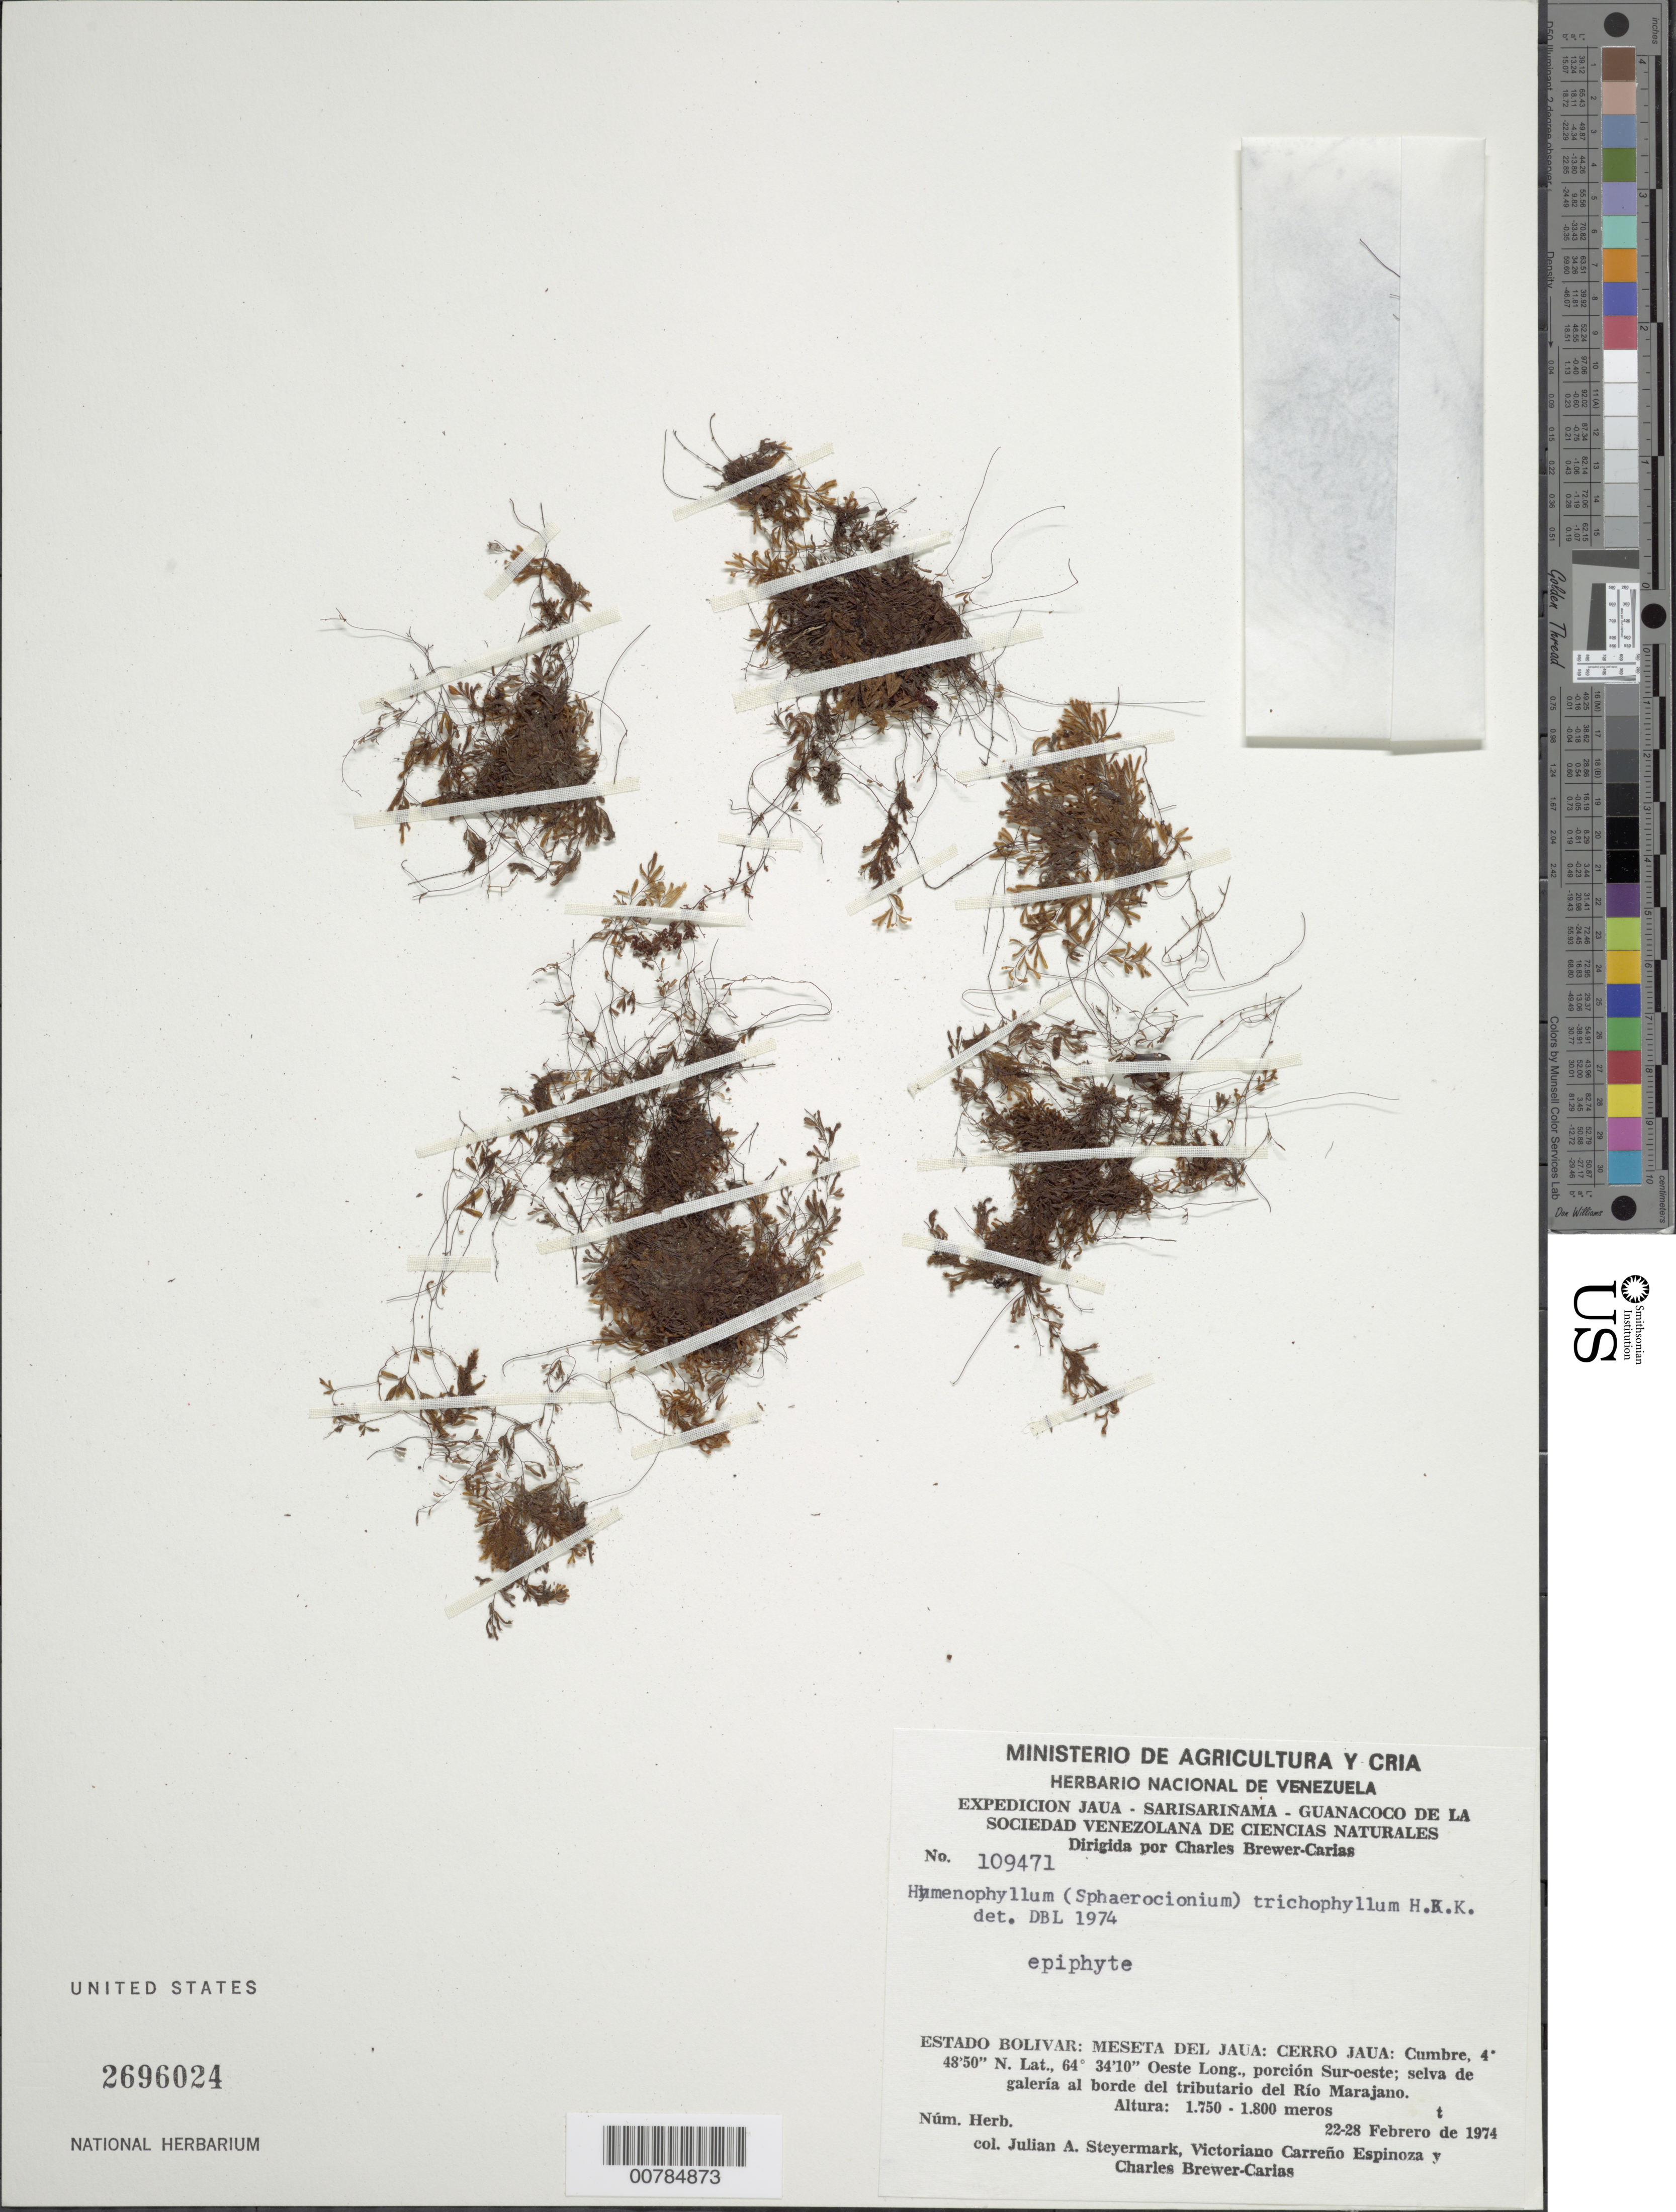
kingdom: Plantae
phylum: Tracheophyta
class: Polypodiopsida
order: Hymenophyllales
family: Hymenophyllaceae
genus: Hymenophyllum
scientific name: Hymenophyllum trichophyllum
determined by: Lellinger, David B., (BOT), Smithsonian Institution - National Museum of Natural History (UNITED STATES)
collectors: J. Steyermark, V. Carreño E. & C. Brewer-Carias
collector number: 109471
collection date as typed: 22-Feb-74 to 28-Feb-74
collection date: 1974-02-22/1974-02-28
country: Venezuela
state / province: Bolívar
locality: Meseta del Jaua: Cerro Jaua, Río Marajano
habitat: Gallery forest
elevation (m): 1750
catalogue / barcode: US 2696024